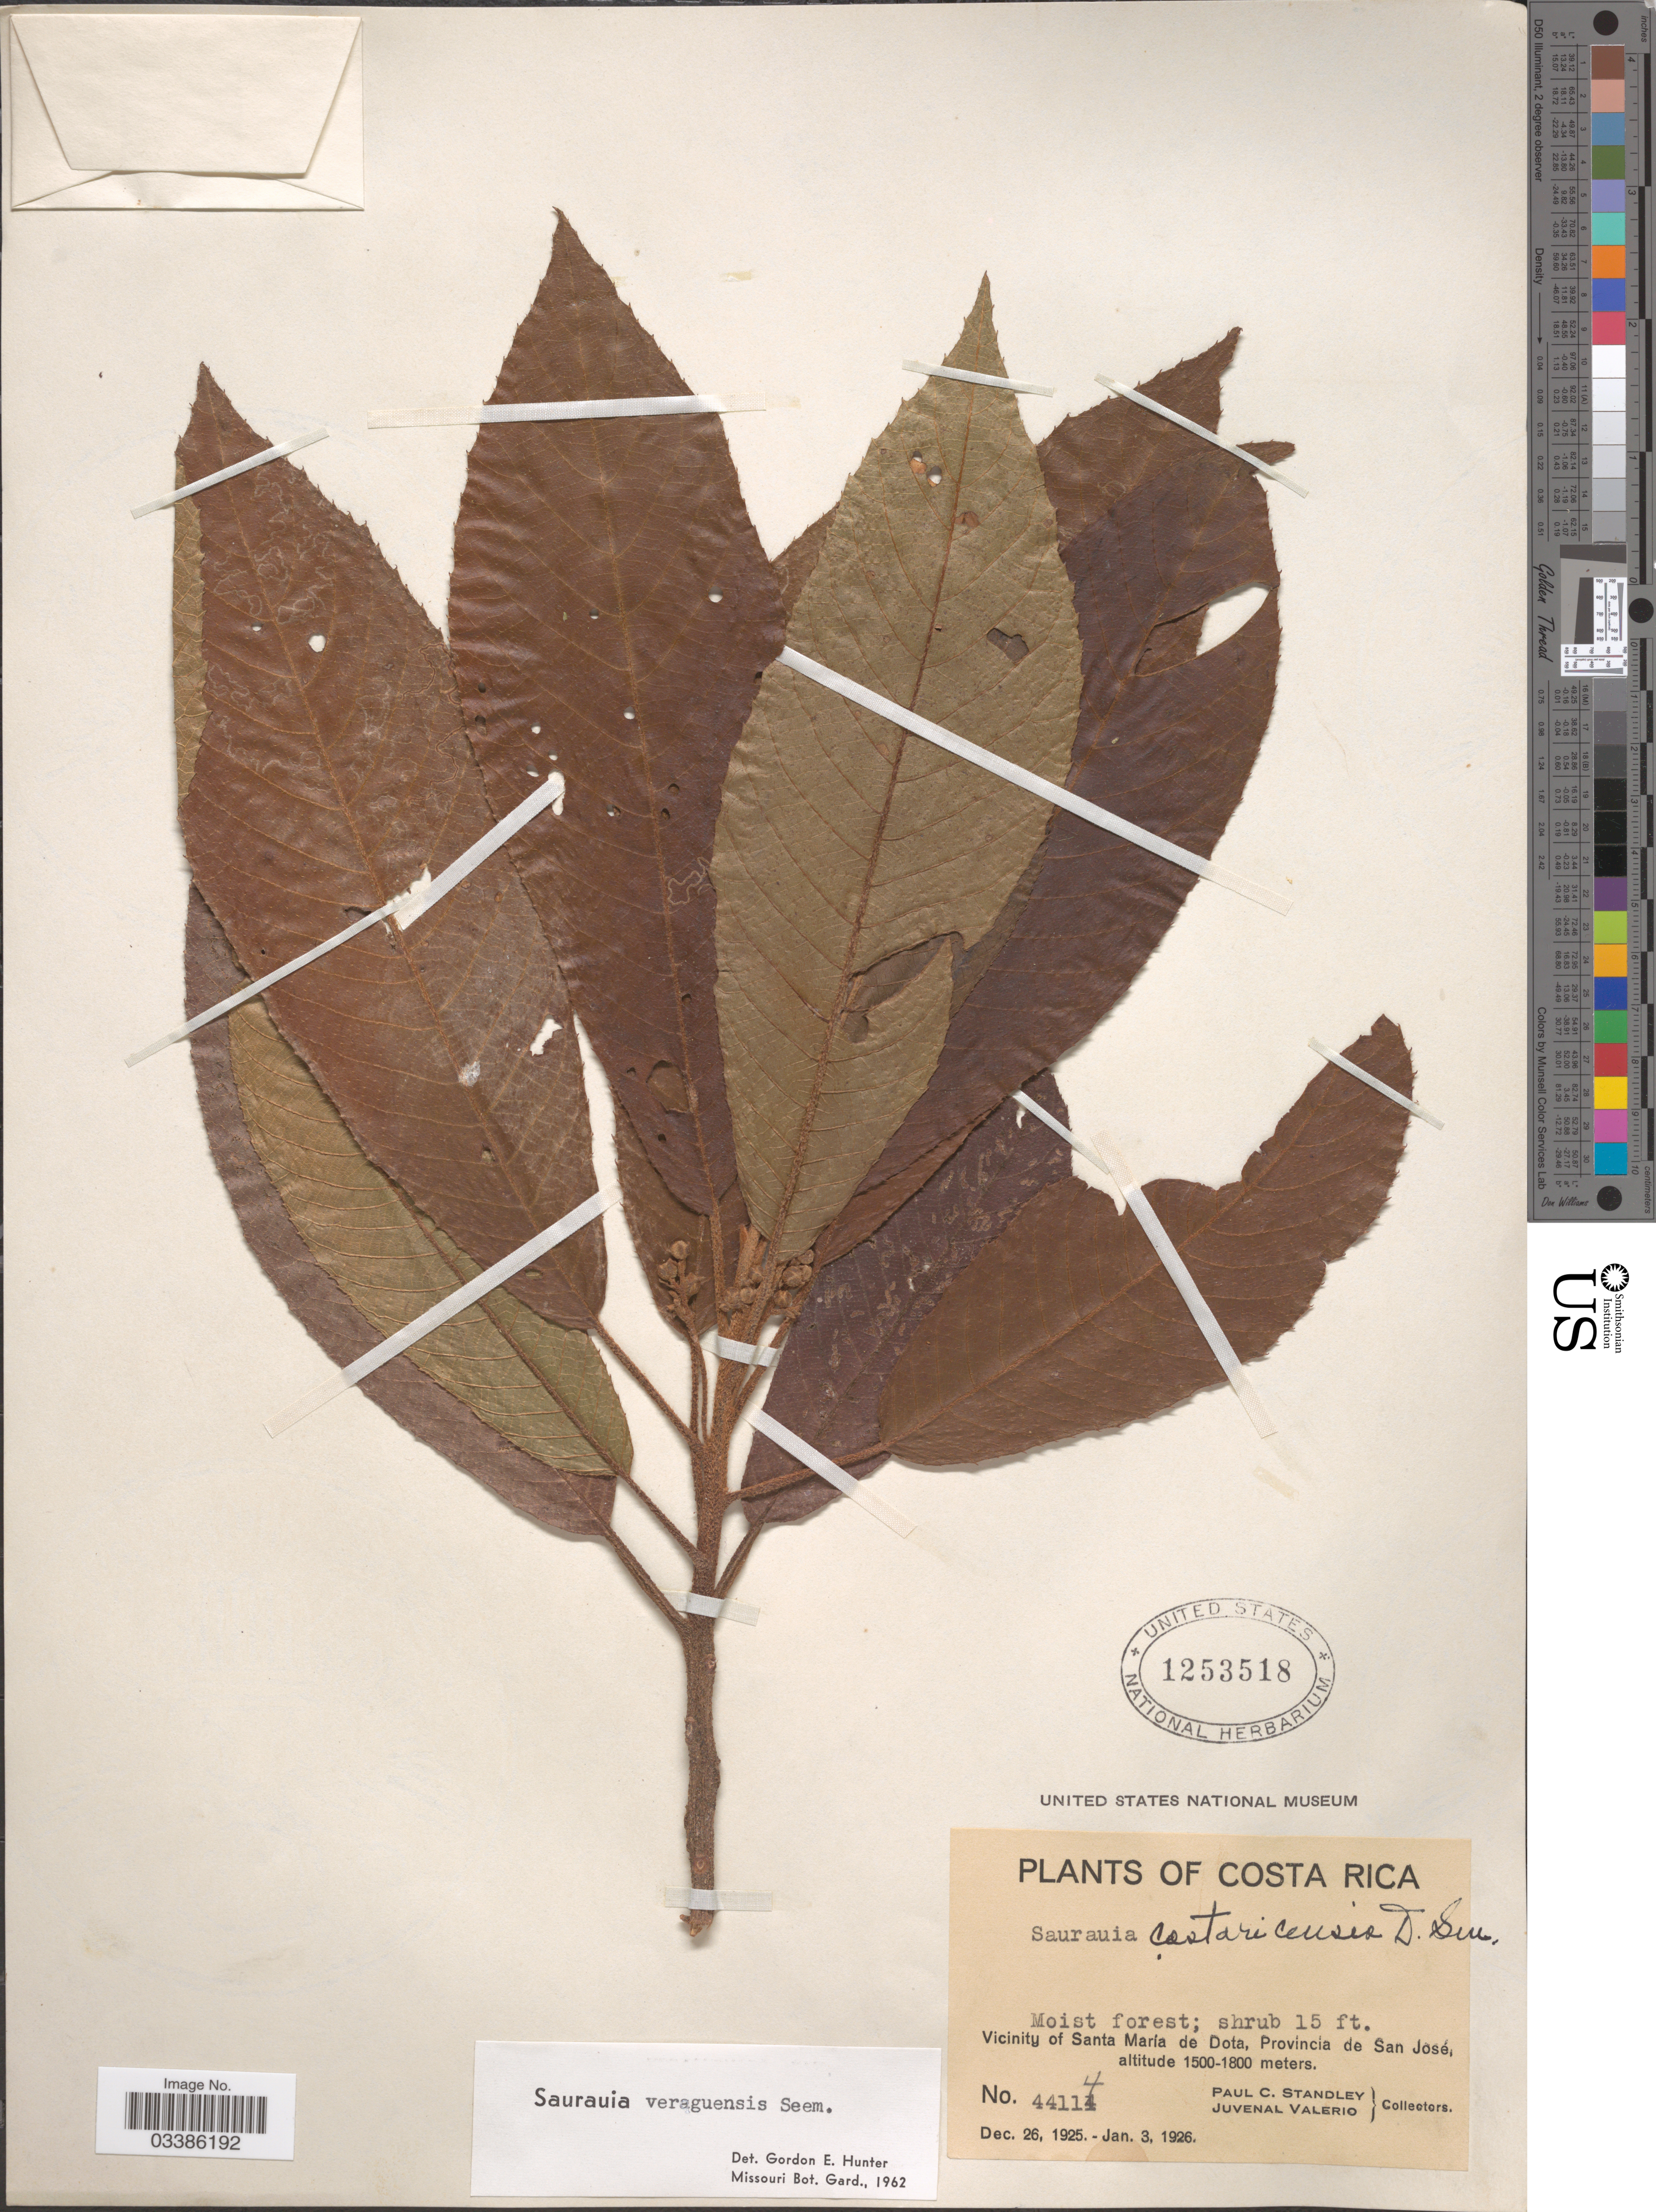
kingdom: Plantae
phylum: Tracheophyta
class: Magnoliopsida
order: Ericales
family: Actinidiaceae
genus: Saurauia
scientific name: Saurauia veraguasensis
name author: Seem.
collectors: P. C. Standley & J. Valerio R.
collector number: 44114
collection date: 1925-12-26/1926-01-03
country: Costa Rica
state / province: San José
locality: Vicinity of Santa Maria de Dota.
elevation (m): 1500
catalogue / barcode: US 1253518